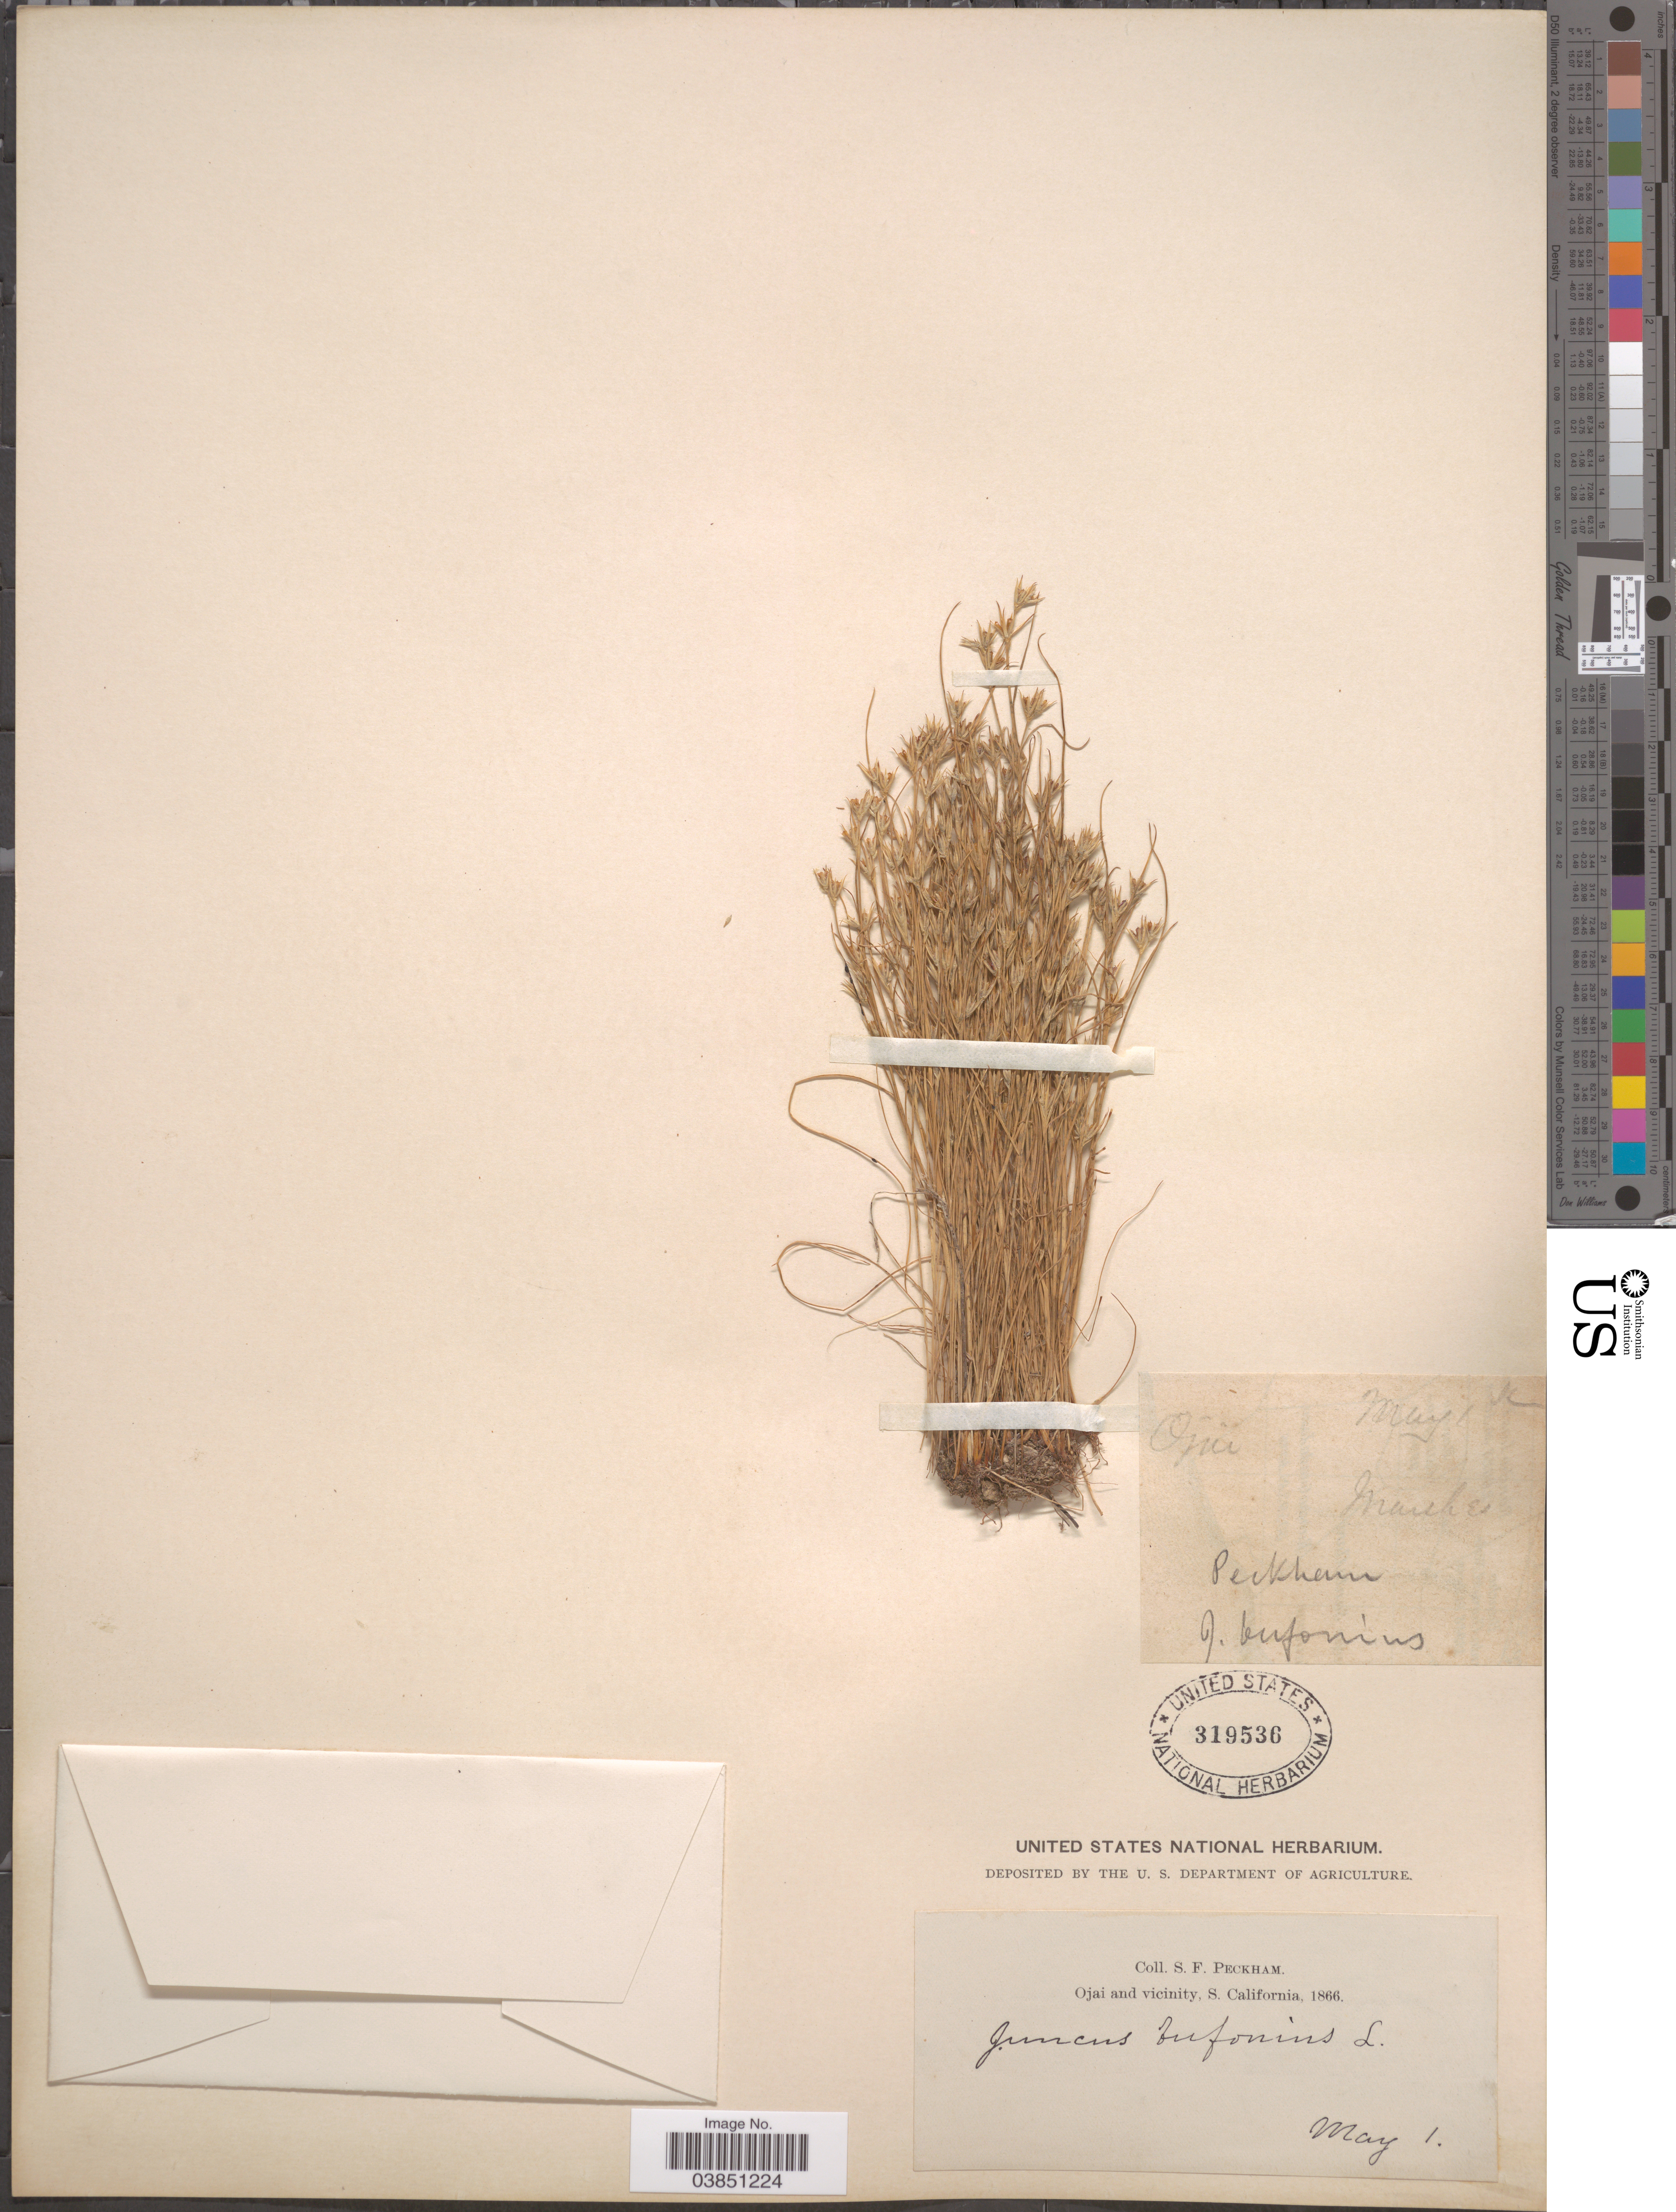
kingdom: Plantae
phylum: Tracheophyta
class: Liliopsida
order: Poales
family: Juncaceae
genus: Juncus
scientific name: Juncus bufonius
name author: L.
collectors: S. Peckham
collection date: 1866-05-01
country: United States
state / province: California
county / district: Ventura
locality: Ojai and vicinity, S. California.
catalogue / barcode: US 319536